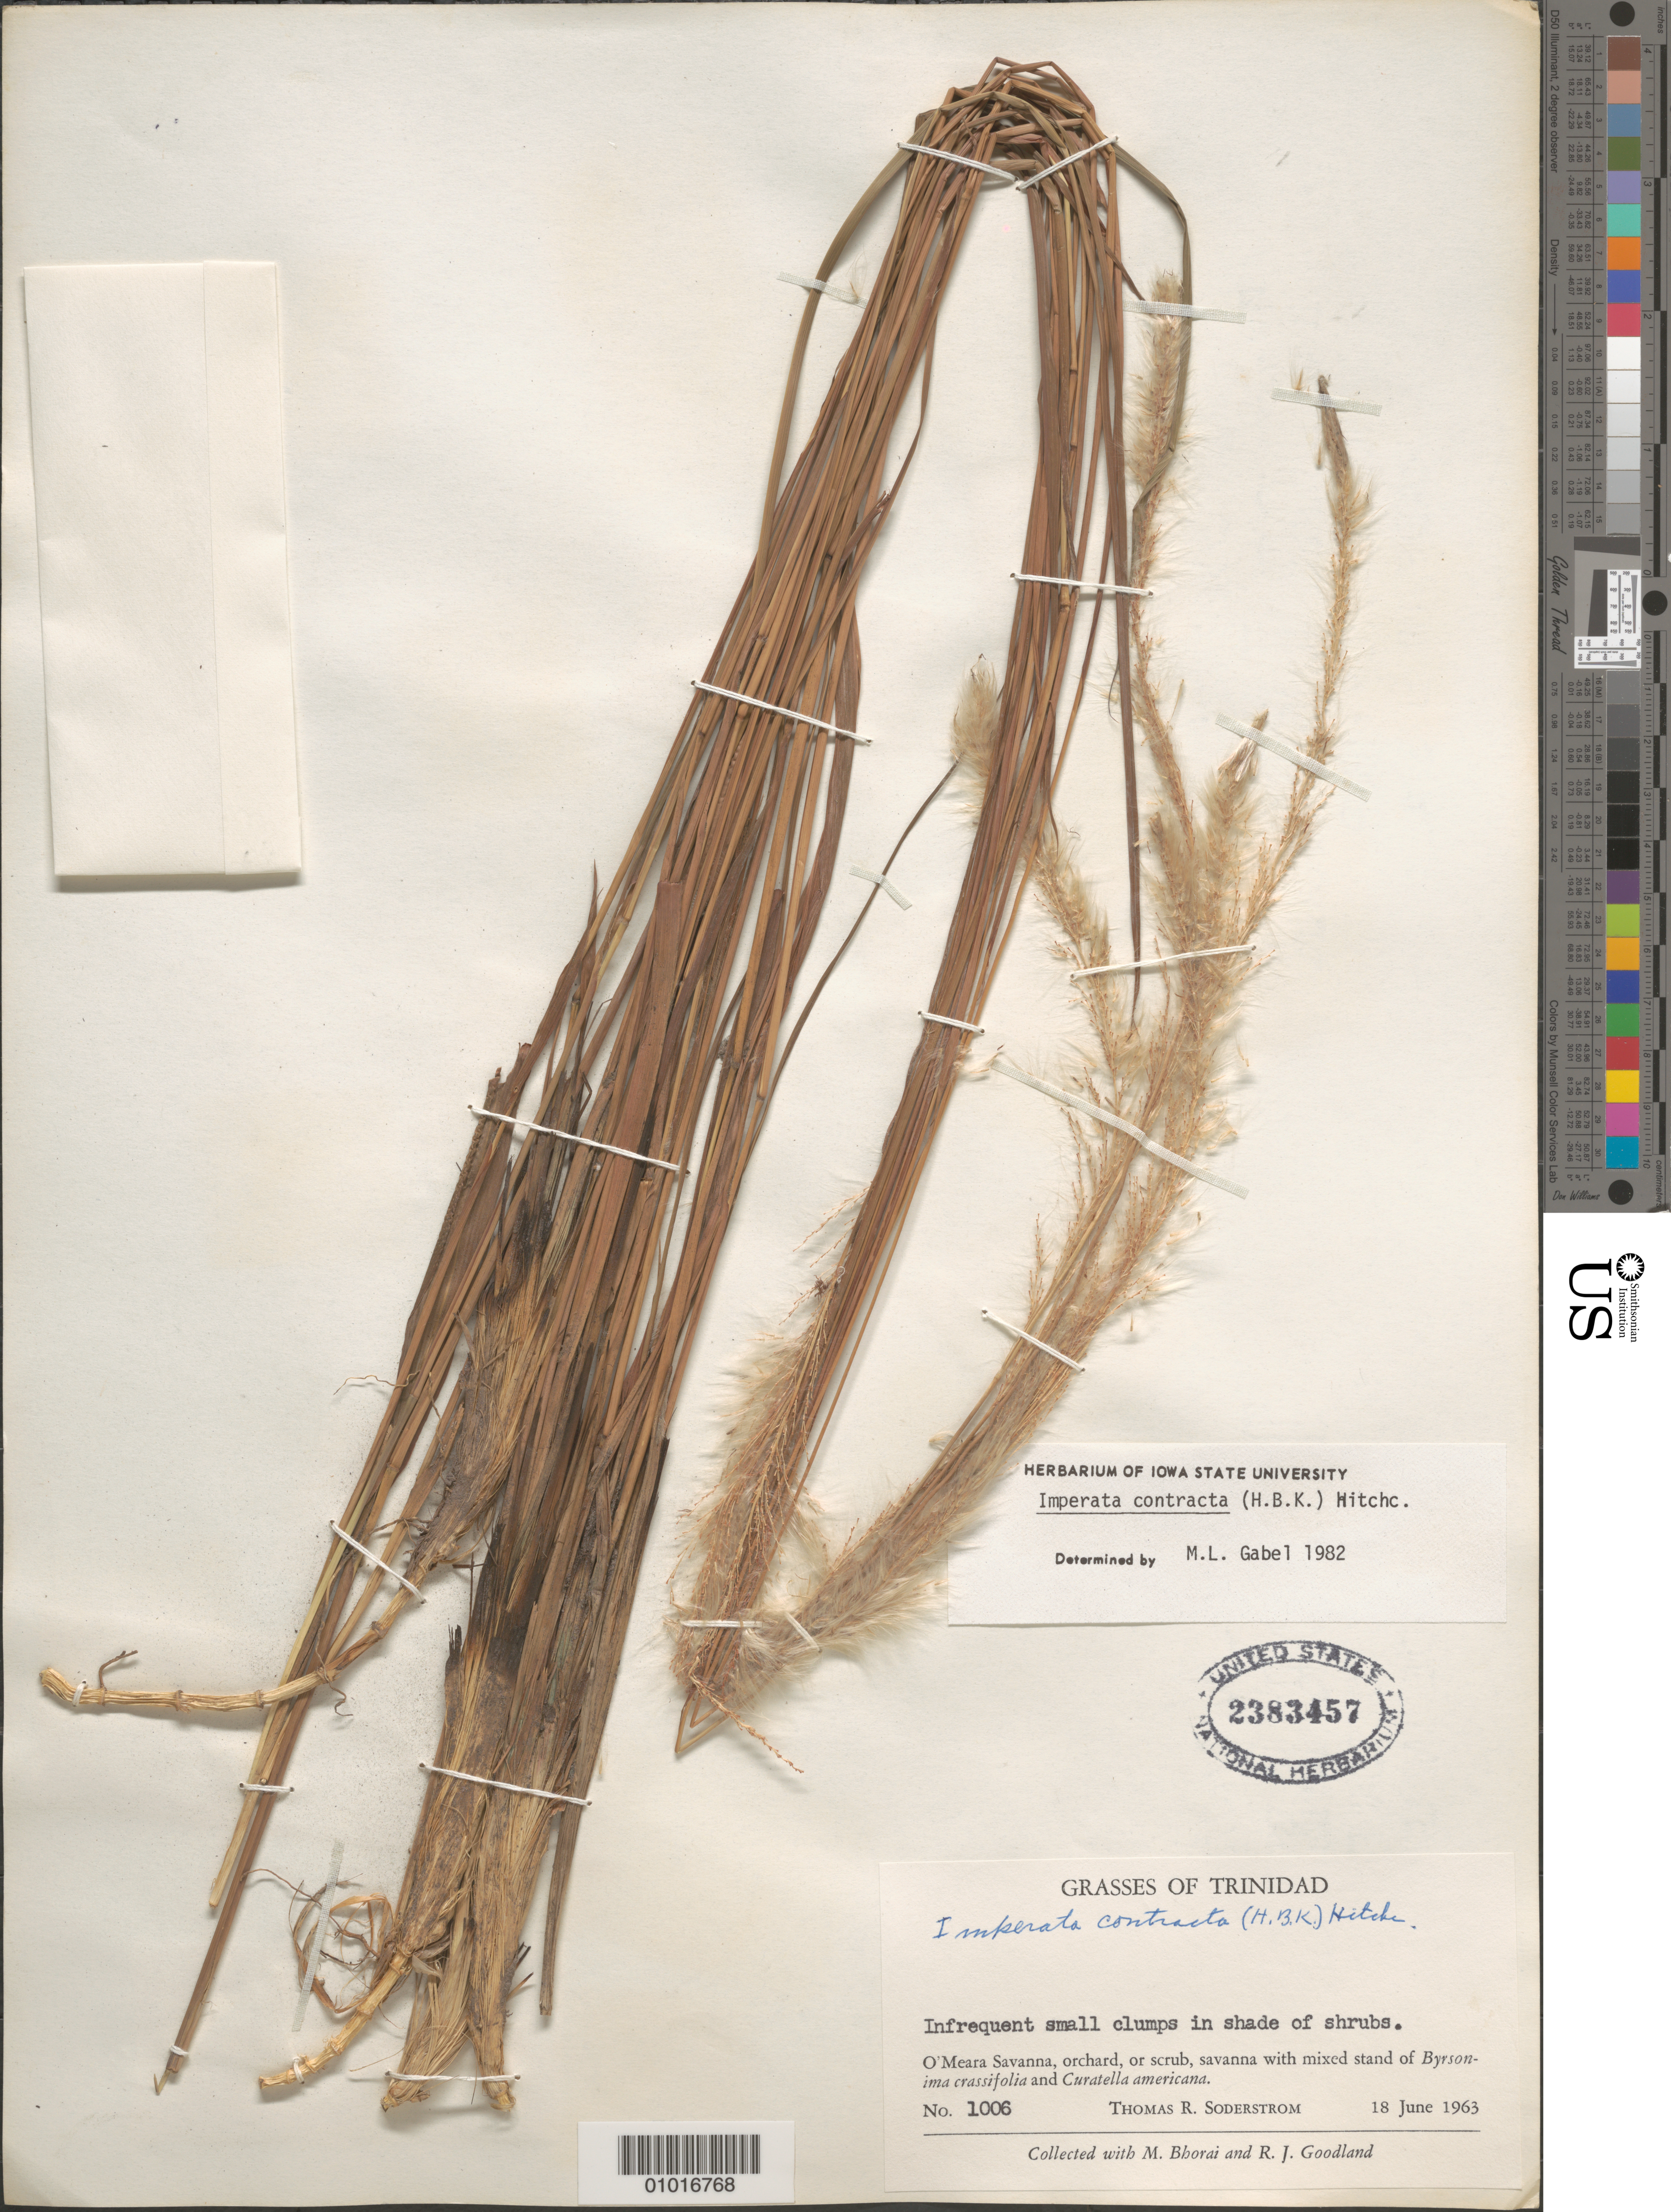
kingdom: Plantae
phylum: Tracheophyta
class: Liliopsida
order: Poales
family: Poaceae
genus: Imperata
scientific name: Imperata contracta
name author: (Kunth) Hitchc.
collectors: T. R. Soderstrom, M. Bhorai & R. Goodland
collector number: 1006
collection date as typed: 18 Jun 1963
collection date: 1963-06-18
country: Trinidad and Tobago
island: Trinidad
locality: O'Meara savannah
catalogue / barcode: US 2383457